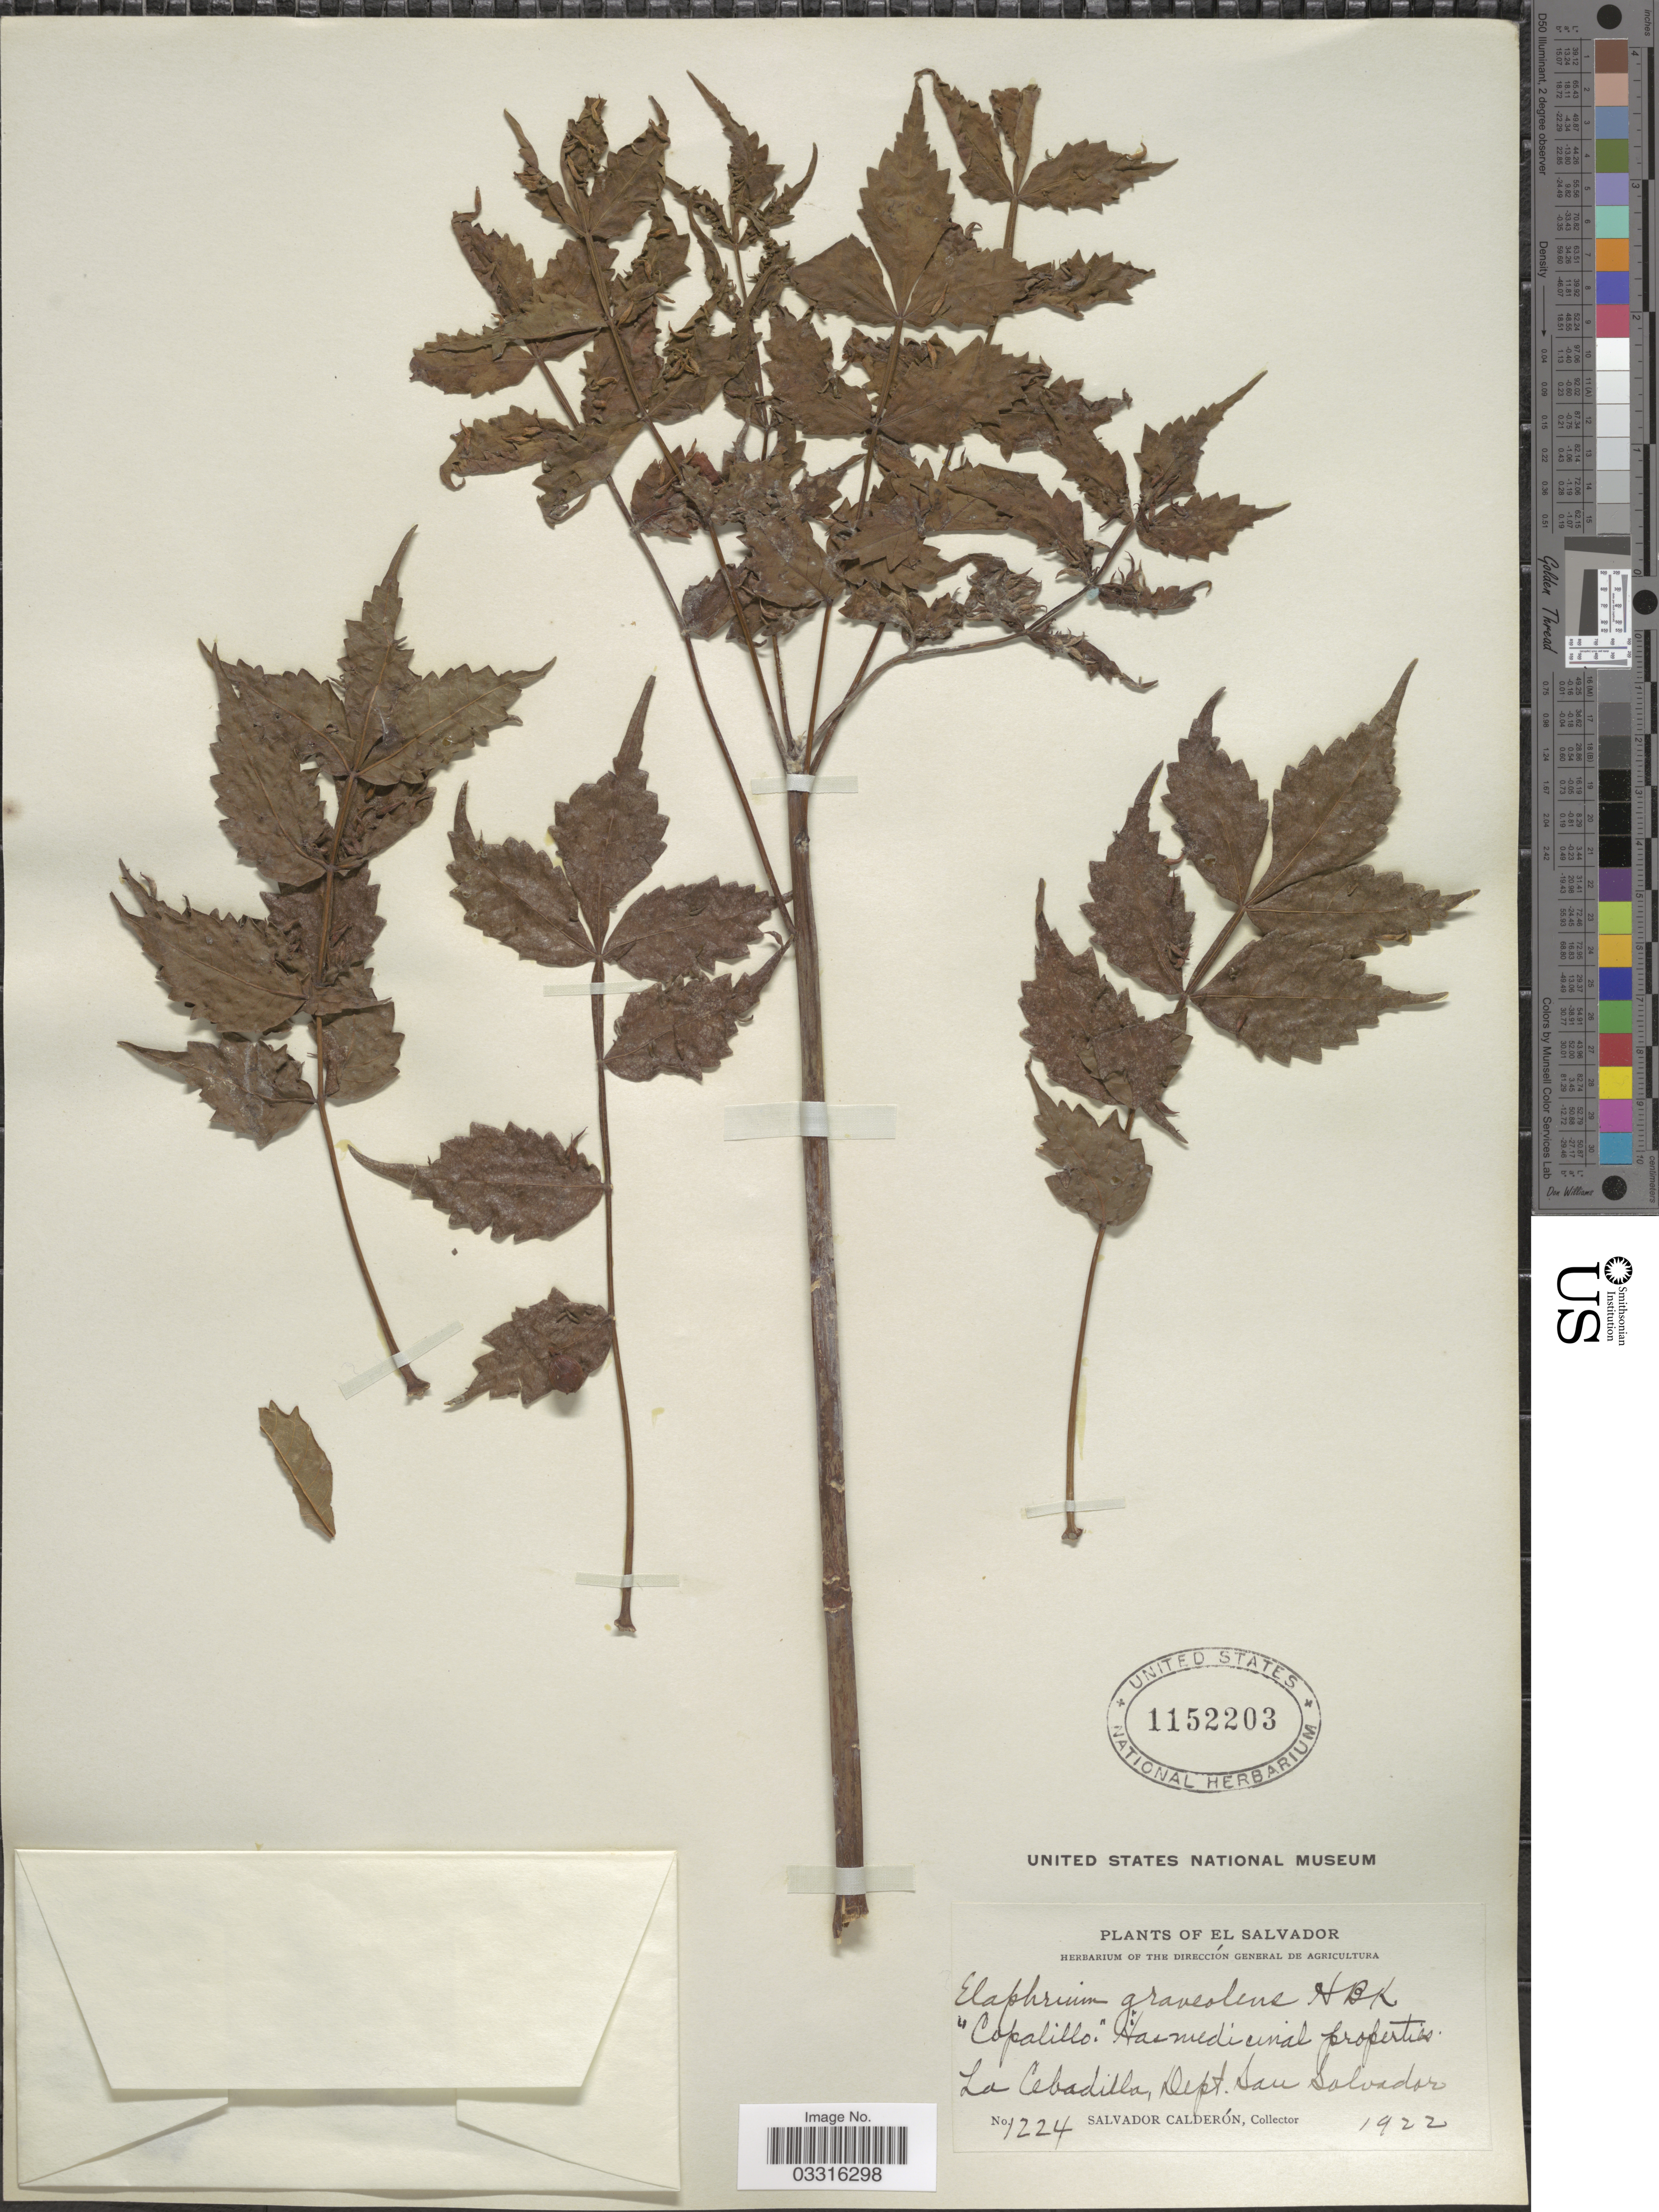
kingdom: Plantae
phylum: Tracheophyta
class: Magnoliopsida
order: Sapindales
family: Burseraceae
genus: Bursera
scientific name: Bursera graveolens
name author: (Kunth) Triana & Planch.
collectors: S. Calderón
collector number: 1224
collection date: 1922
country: El Salvador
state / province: San Salvador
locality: La Cebadilla, Dept. San Salvador.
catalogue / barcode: US 1152203